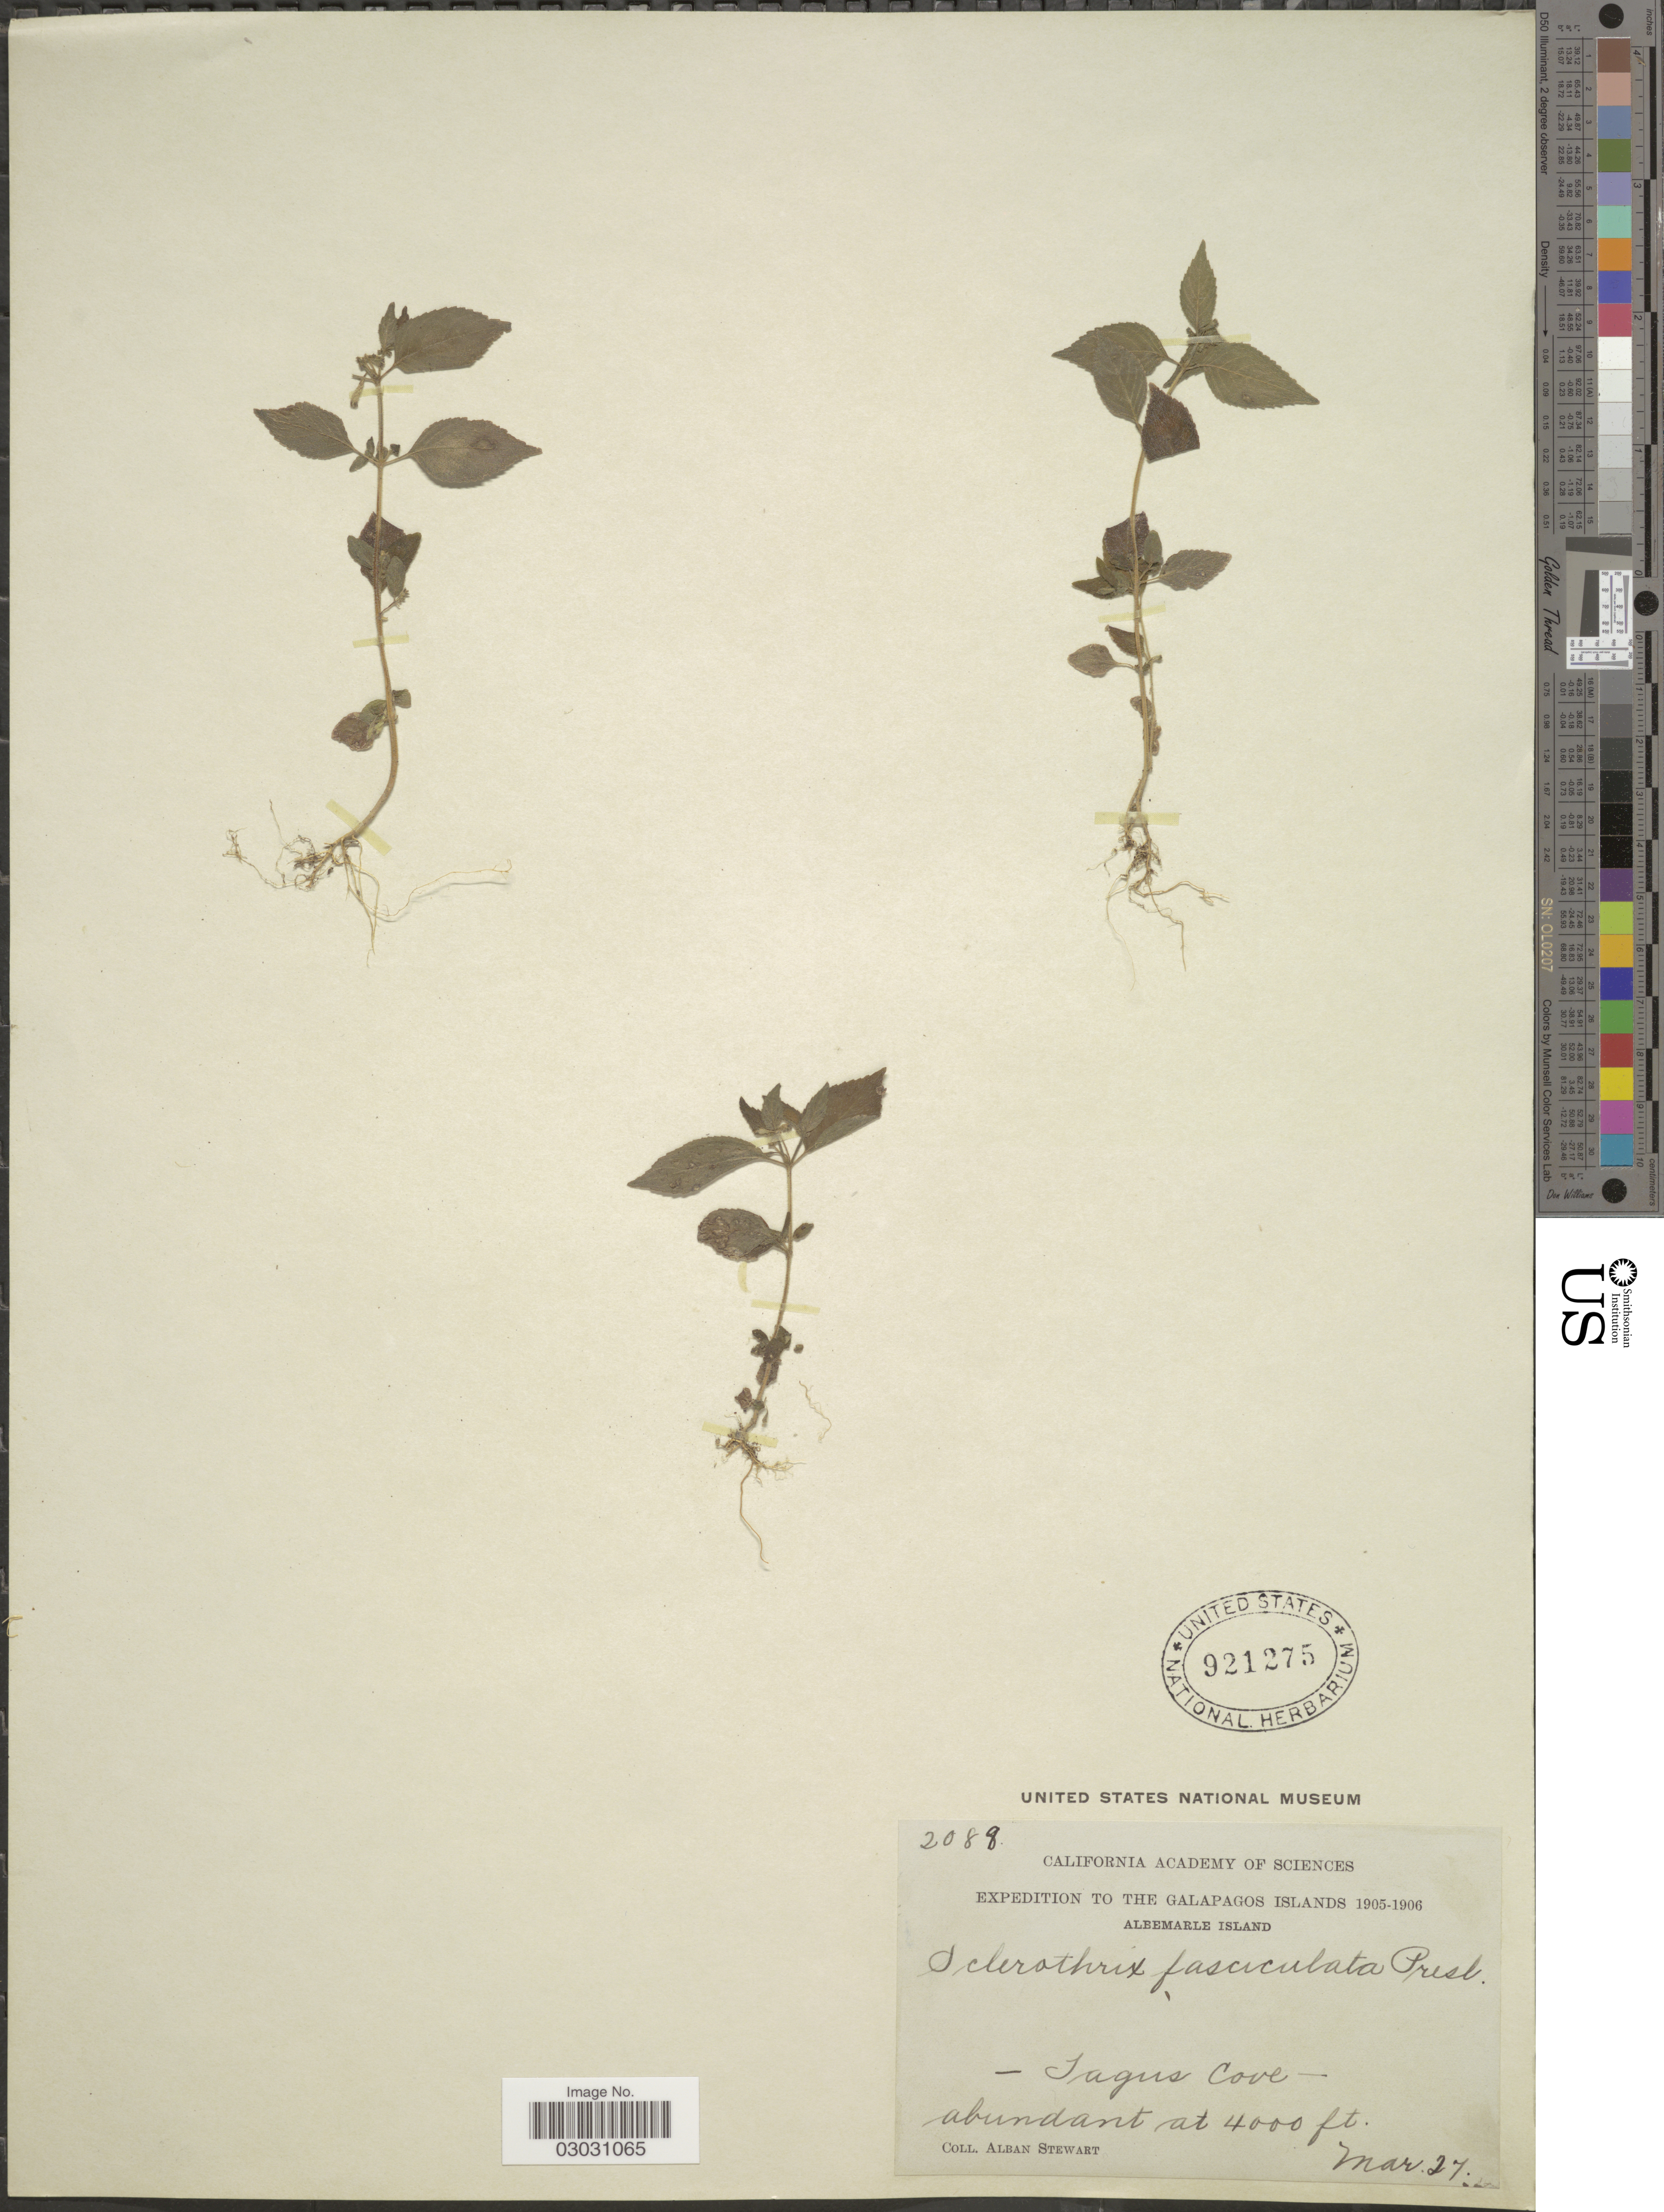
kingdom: Plantae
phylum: Tracheophyta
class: Magnoliopsida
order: Cornales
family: Loasaceae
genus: Klaprothia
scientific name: Klaprothia fasciculata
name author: (C. Presl) Poston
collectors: A. Stewart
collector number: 2088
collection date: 1905-03-27/1906-03-27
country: Ecuador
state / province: Colón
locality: The Galapagos Islands, Tagus Cove.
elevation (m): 1219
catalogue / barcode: US 921275